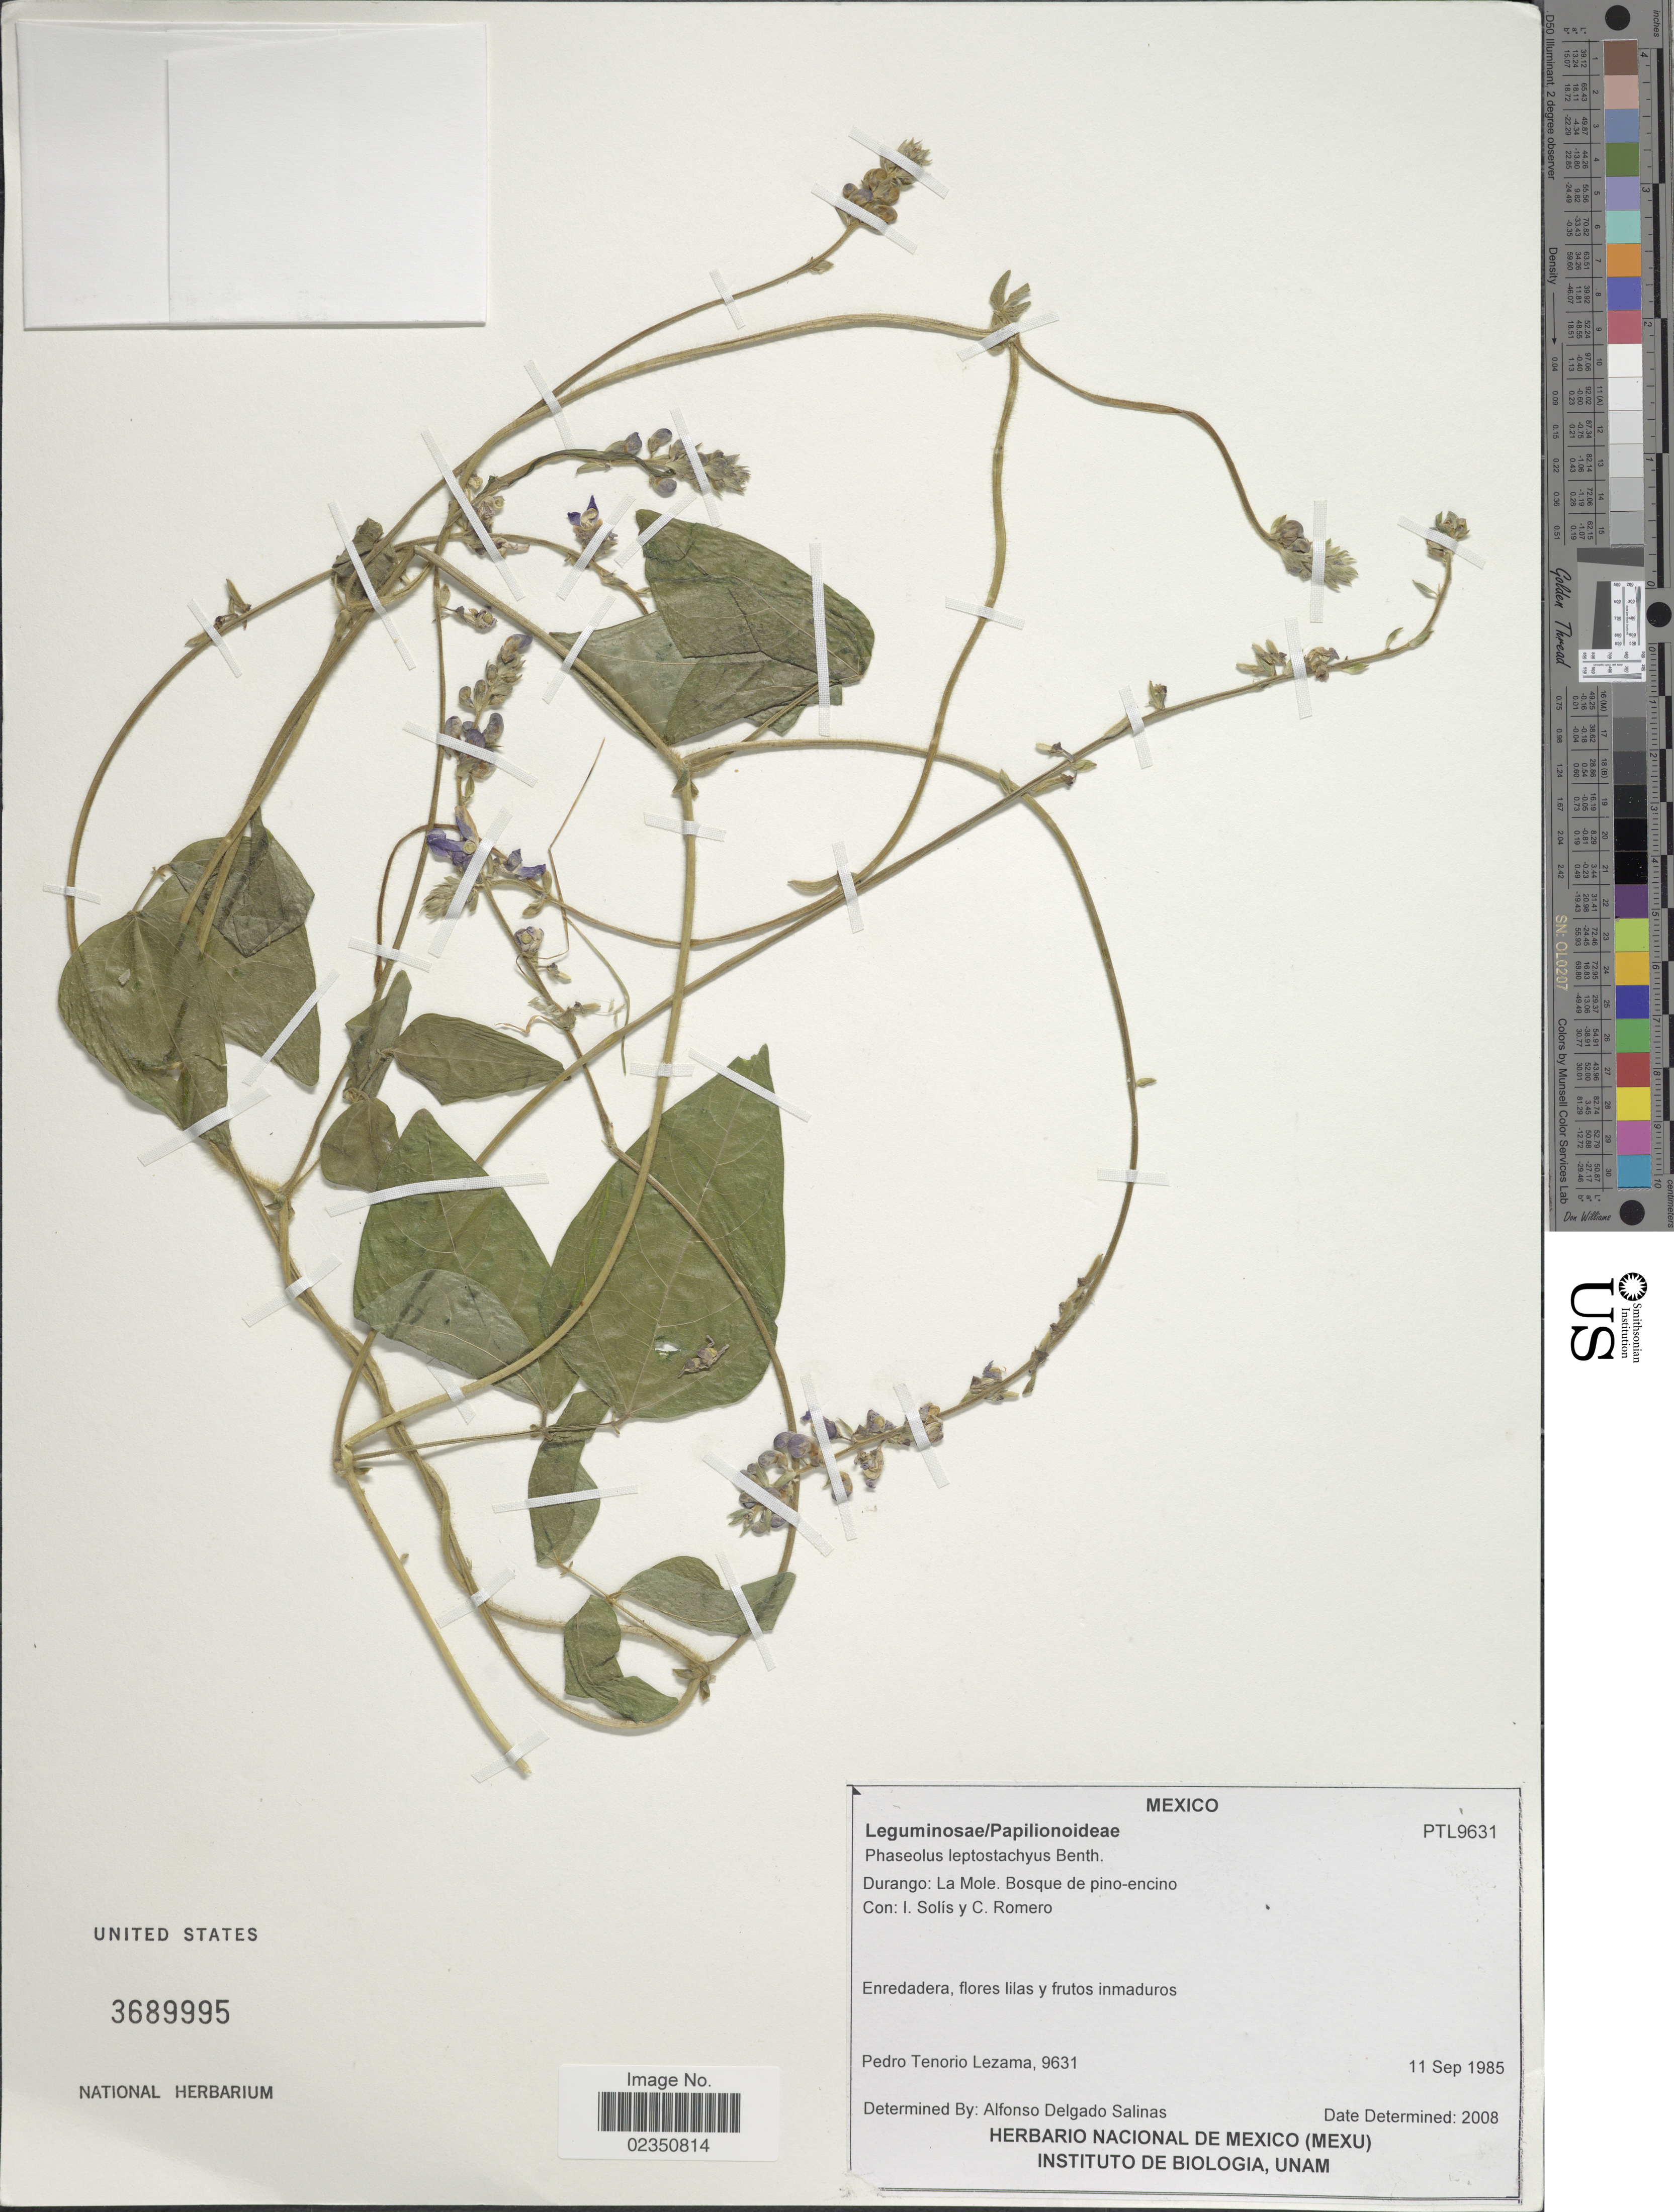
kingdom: Plantae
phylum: Tracheophyta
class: Magnoliopsida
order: Fabales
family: Fabaceae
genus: Phaseolus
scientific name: Phaseolus leptostachyus var. leptostachyus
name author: Benth.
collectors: P. Tenorio L., I. Solis & C. Romero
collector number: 9631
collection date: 1985-09-11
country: Mexico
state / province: Durango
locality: La Mole, Bosque de pino-encino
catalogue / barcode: US 3689995